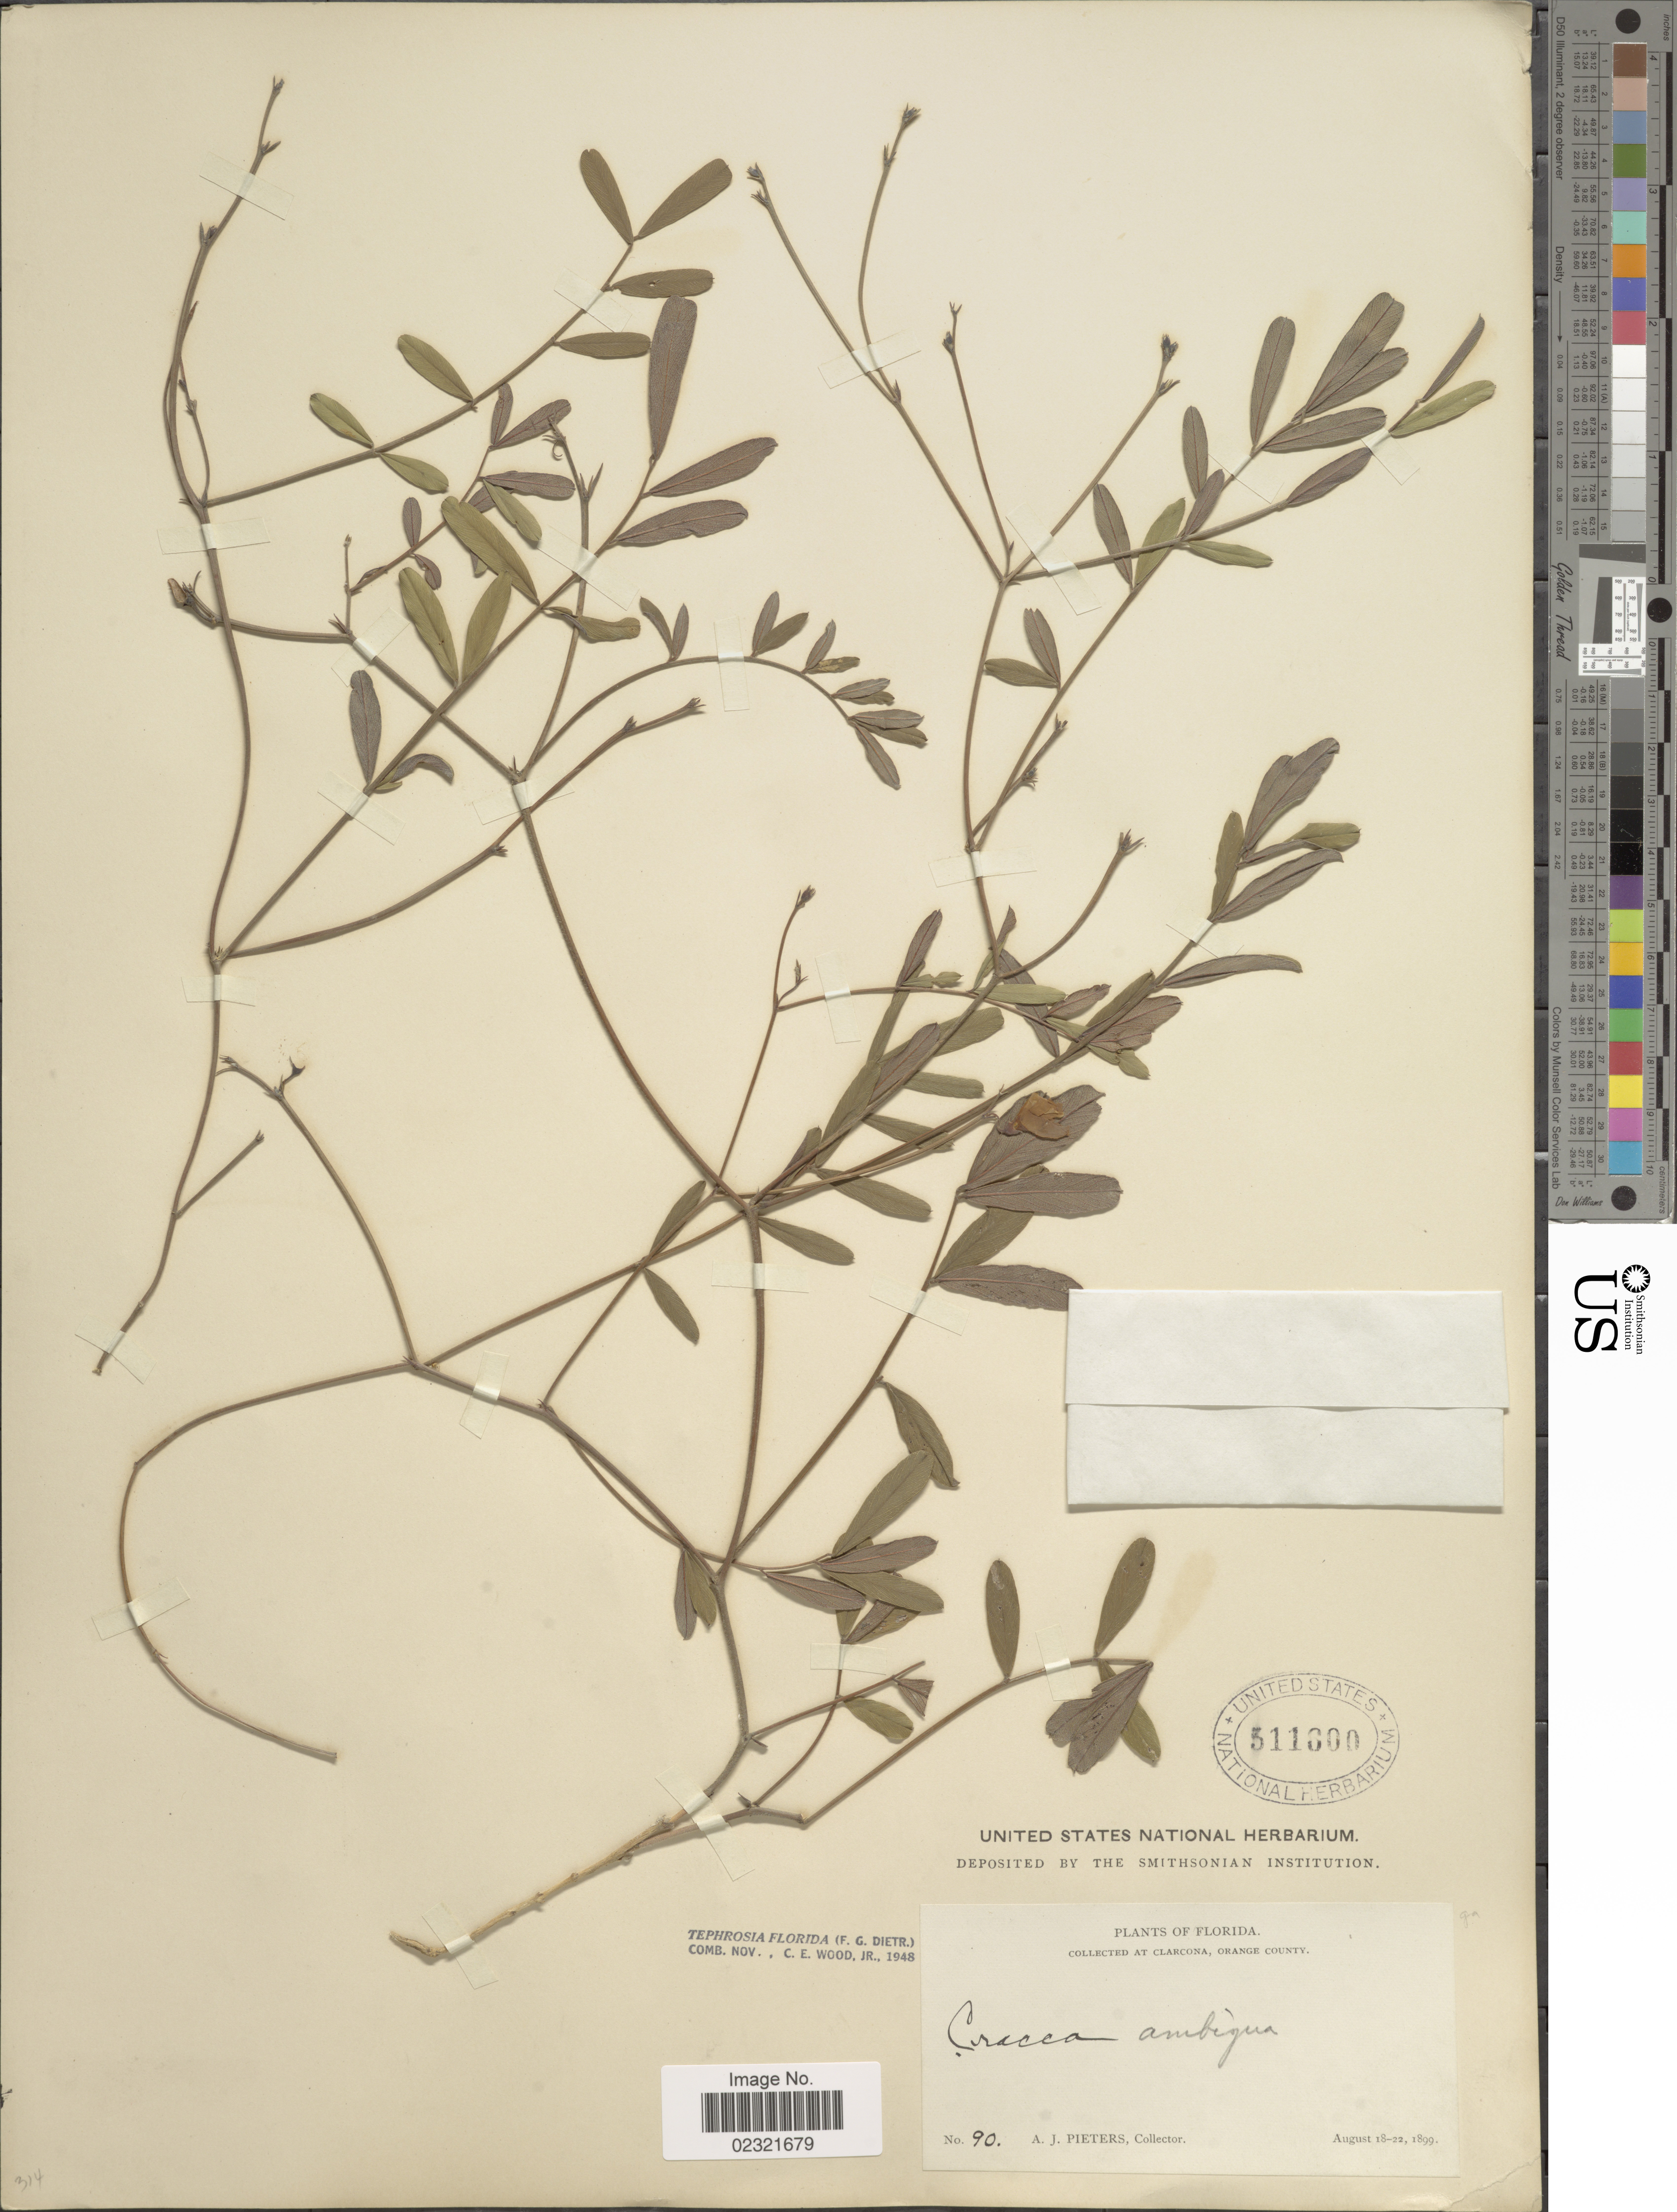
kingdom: Plantae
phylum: Tracheophyta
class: Magnoliopsida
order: Fabales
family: Fabaceae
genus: Tephrosia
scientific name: Tephrosia florida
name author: (Dietr.) C.E. Wood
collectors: A. Pieters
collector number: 90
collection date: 1899-08-18/1899-08-22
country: United States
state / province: Florida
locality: At Clarcona, Orange County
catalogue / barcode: US 311000